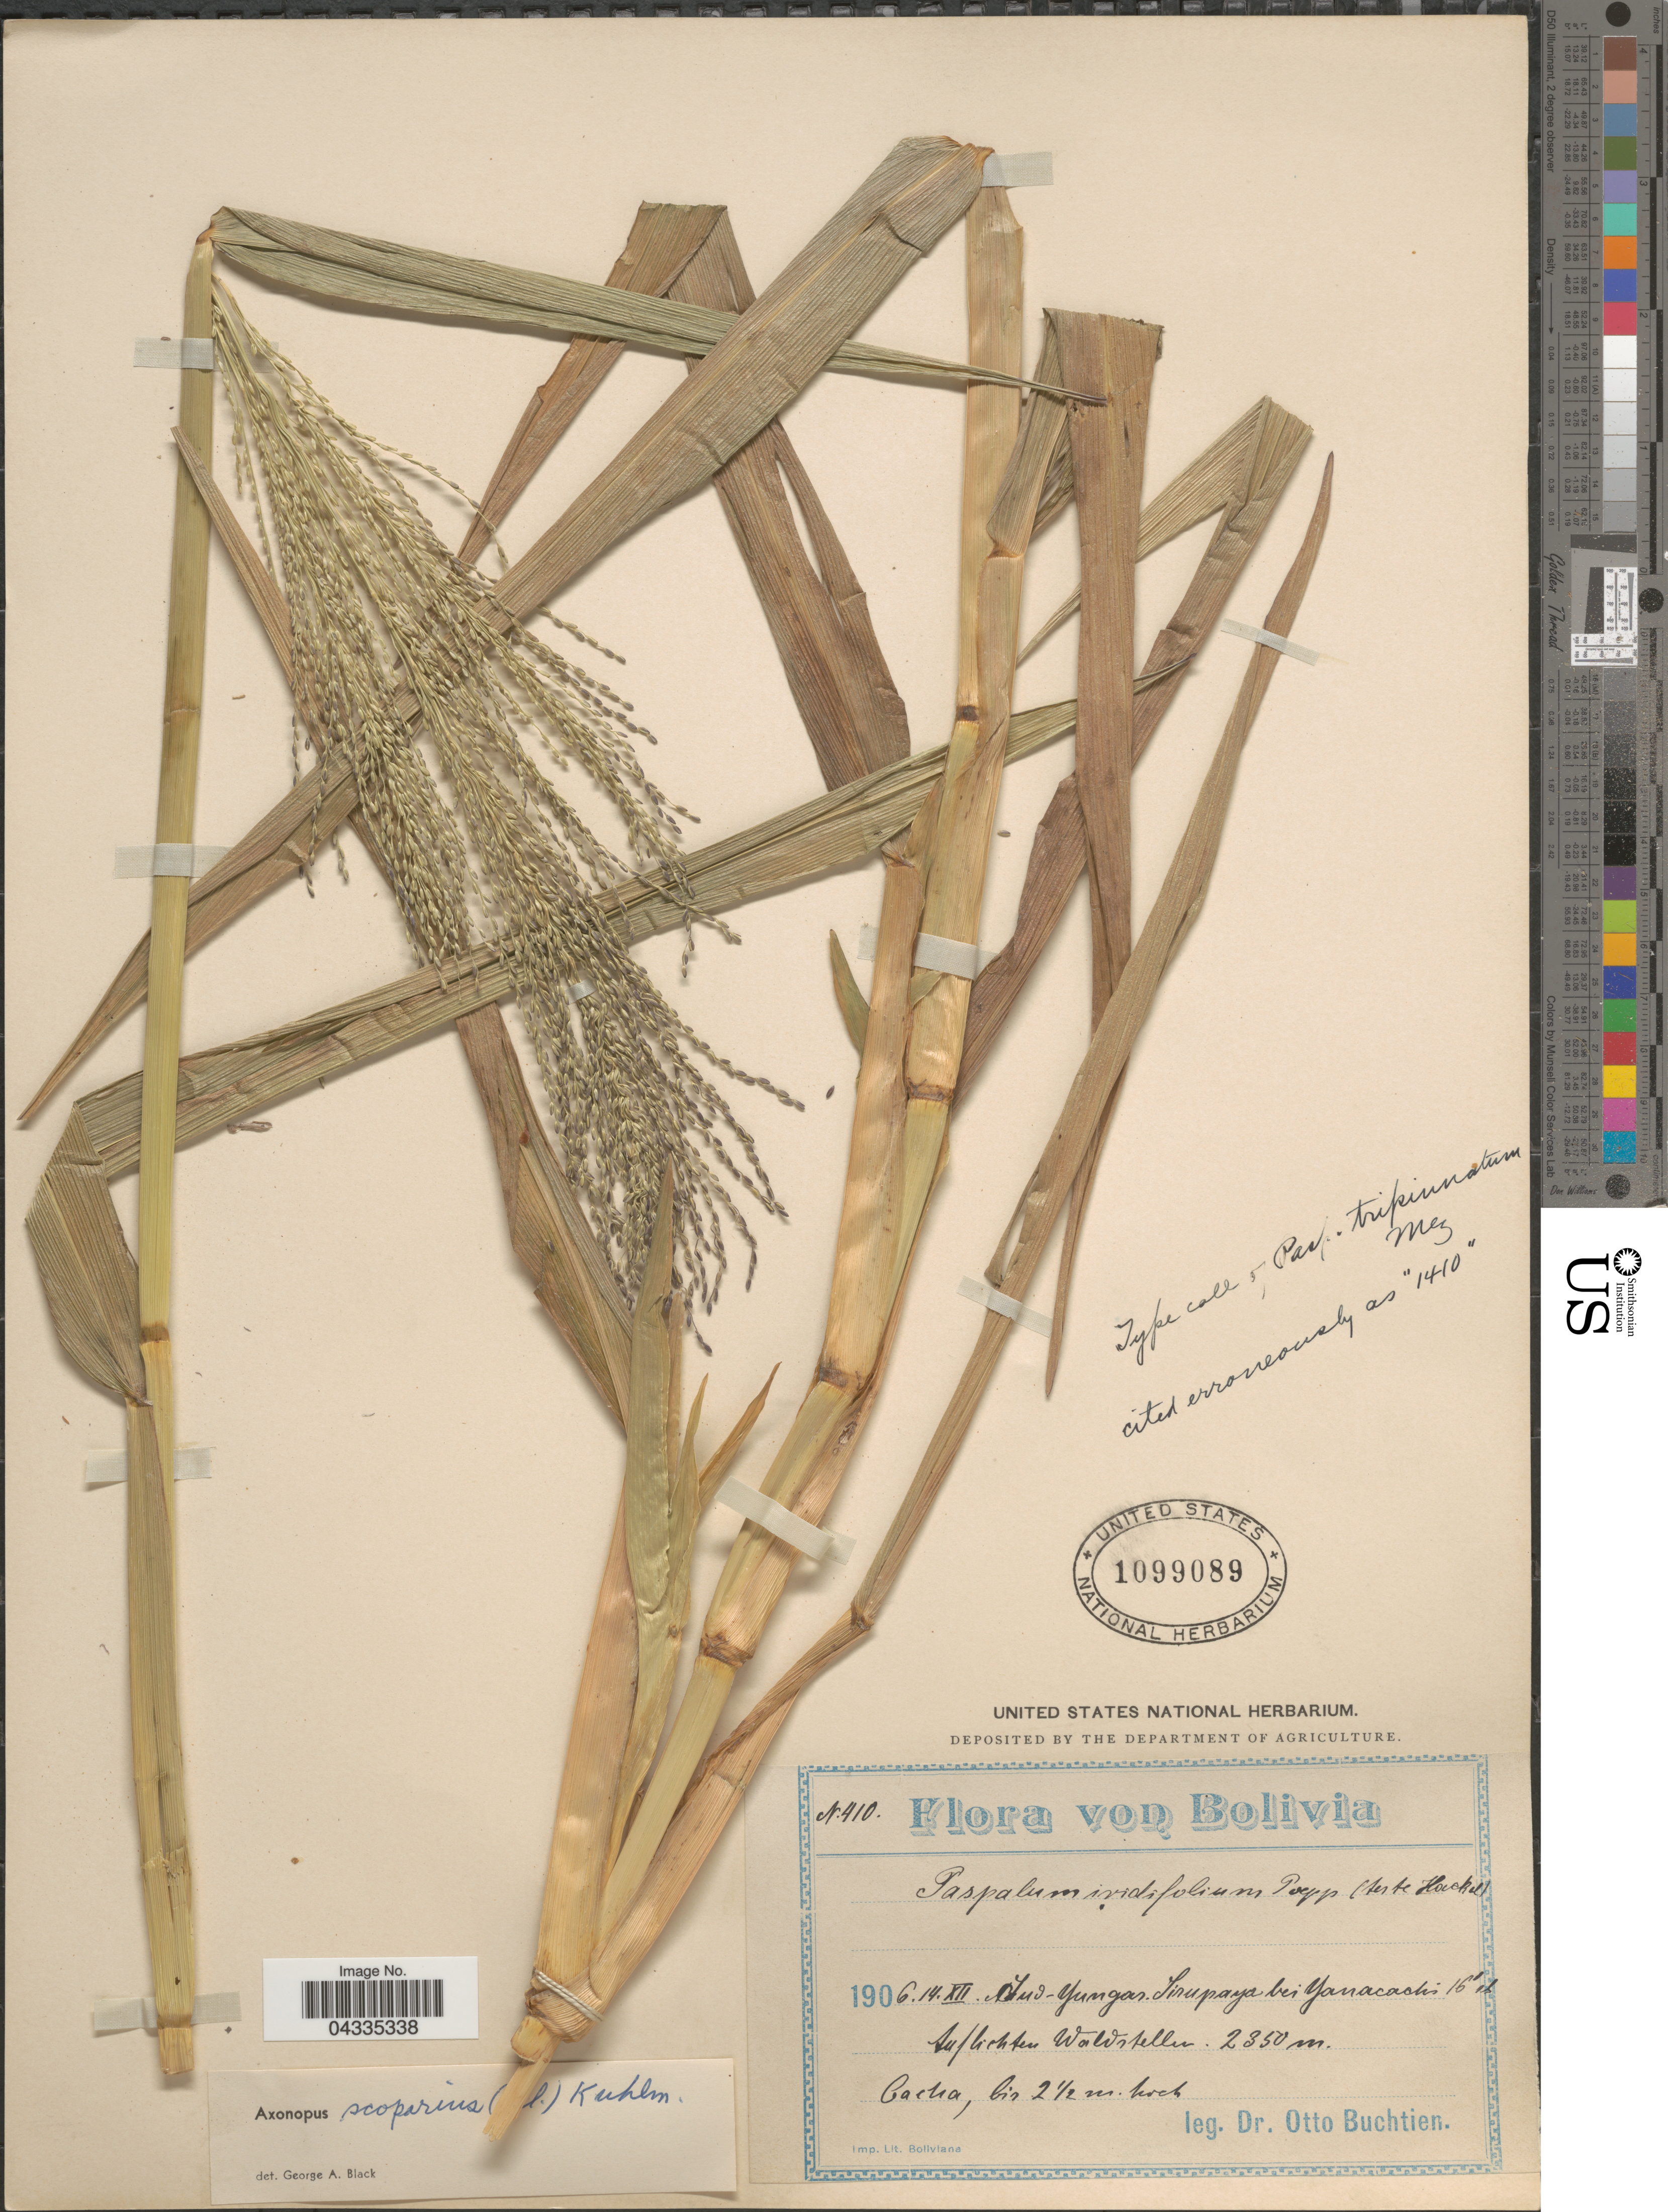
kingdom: Plantae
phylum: Tracheophyta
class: Liliopsida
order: Poales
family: Poaceae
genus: Axonopus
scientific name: Axonopus scoparius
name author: (Flüggé) Kuhlm.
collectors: O. Buchtien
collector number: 410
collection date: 1906-12-14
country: Bolivia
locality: Sud-Yungas. Sirupaya bei Yanacachi et sudlichten Waldstellen.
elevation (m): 2350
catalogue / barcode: US 1099089